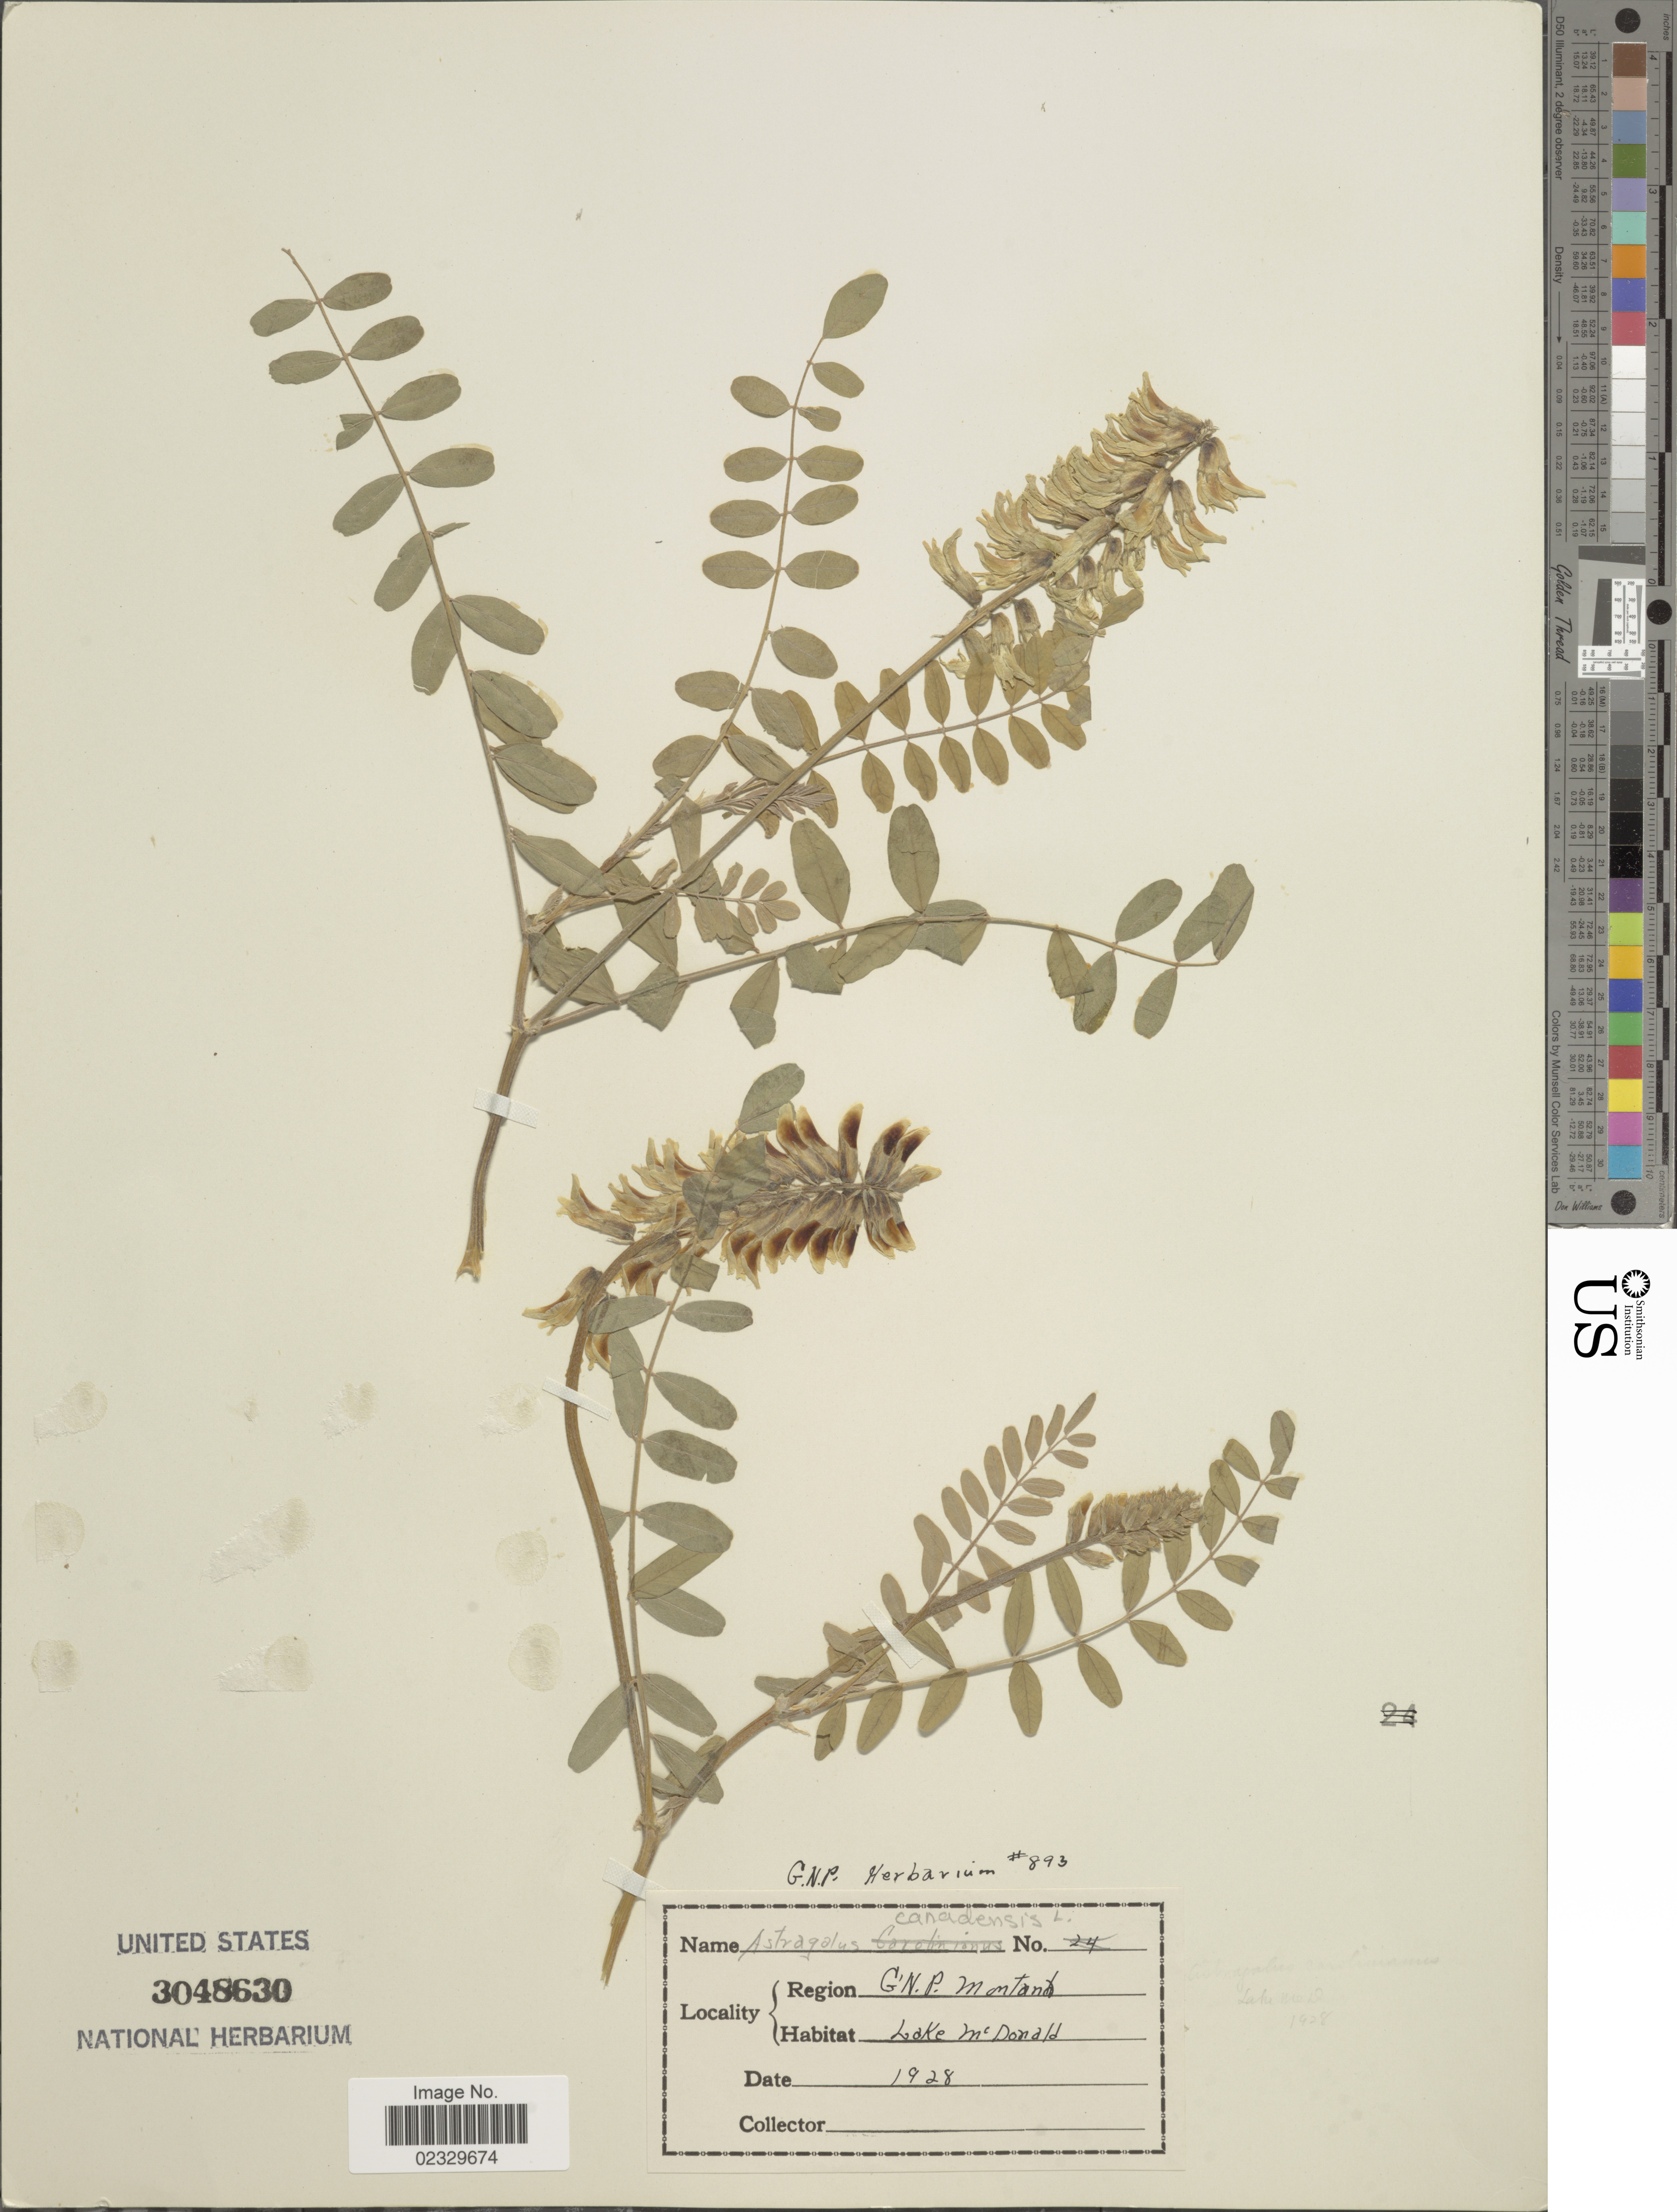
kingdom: Plantae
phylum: Tracheophyta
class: Magnoliopsida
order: Fabales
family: Fabaceae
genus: Astragalus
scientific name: Astragalus canadensis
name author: L.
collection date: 1928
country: United States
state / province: Montana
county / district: Flathead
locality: Glacier Nat'l. Park, Lake McDonald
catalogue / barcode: US 3048630